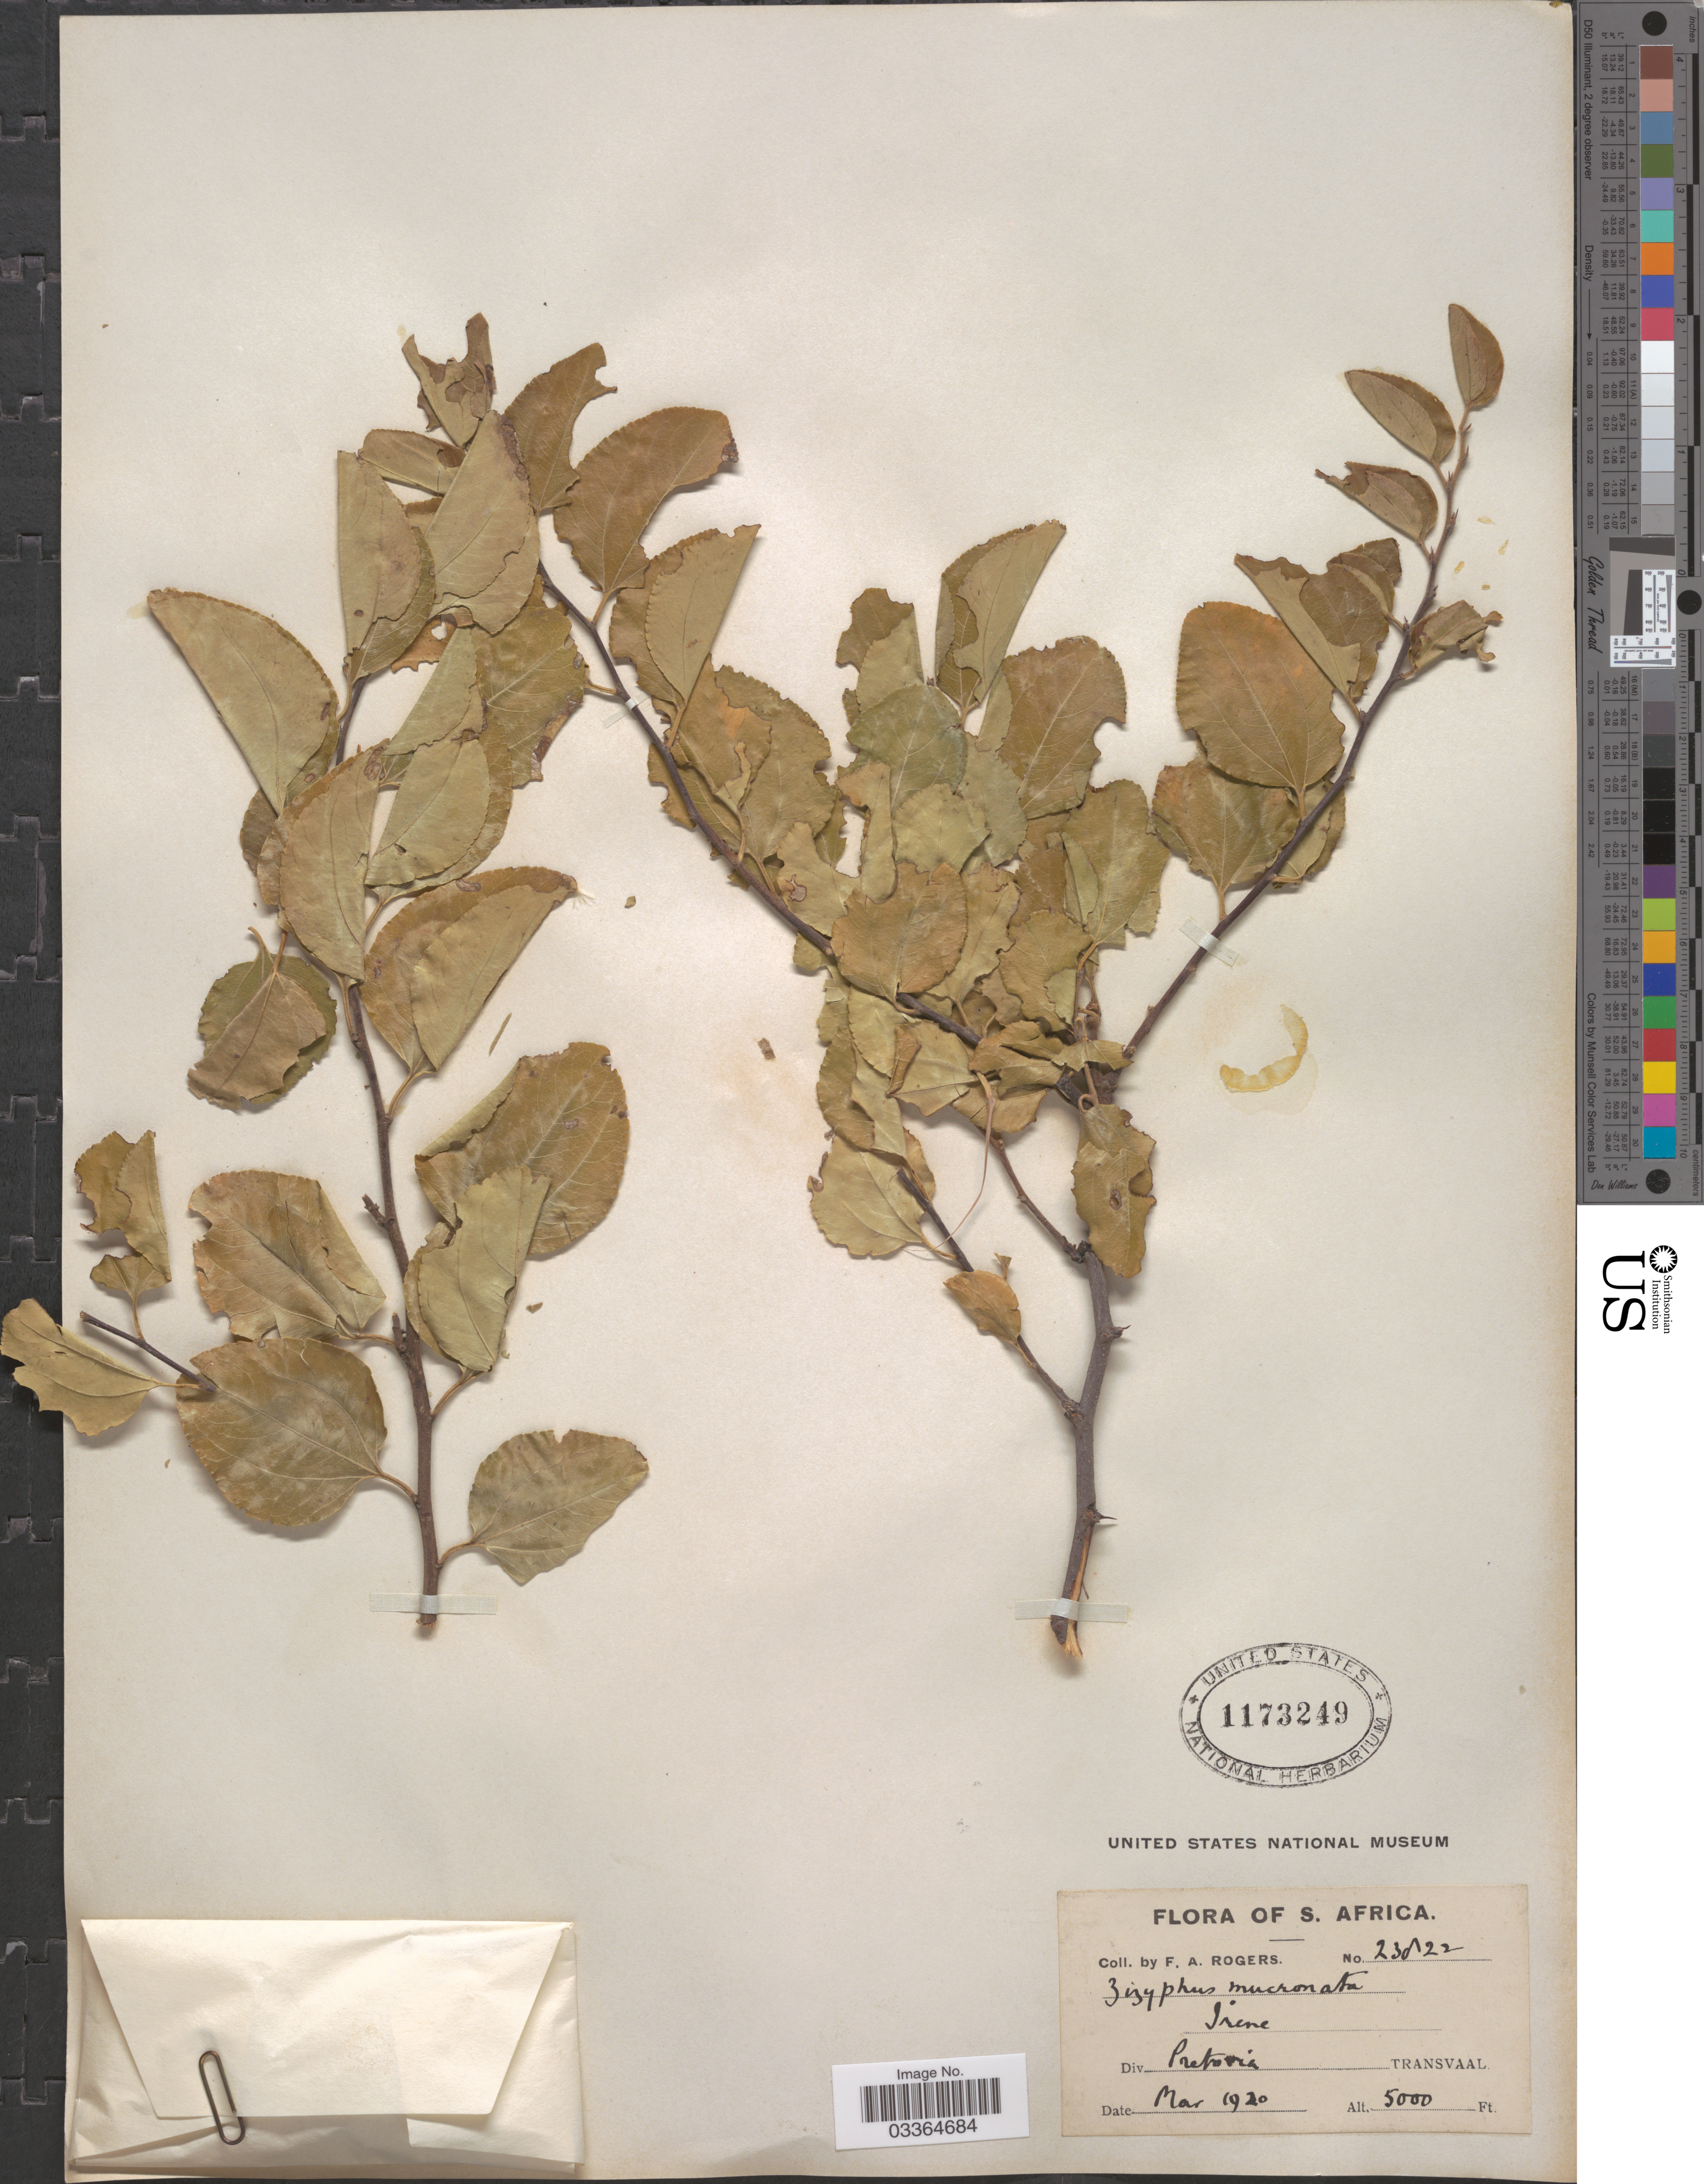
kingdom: Plantae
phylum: Tracheophyta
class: Magnoliopsida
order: Rosales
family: Rhamnaceae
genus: Ziziphus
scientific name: Ziziphus mucronata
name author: Willd.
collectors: F. A. Rogers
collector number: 23822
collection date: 1920-03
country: South Africa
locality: S. Africa. Div. Pretoria, Transvaal.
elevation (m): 1524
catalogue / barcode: US 1173249